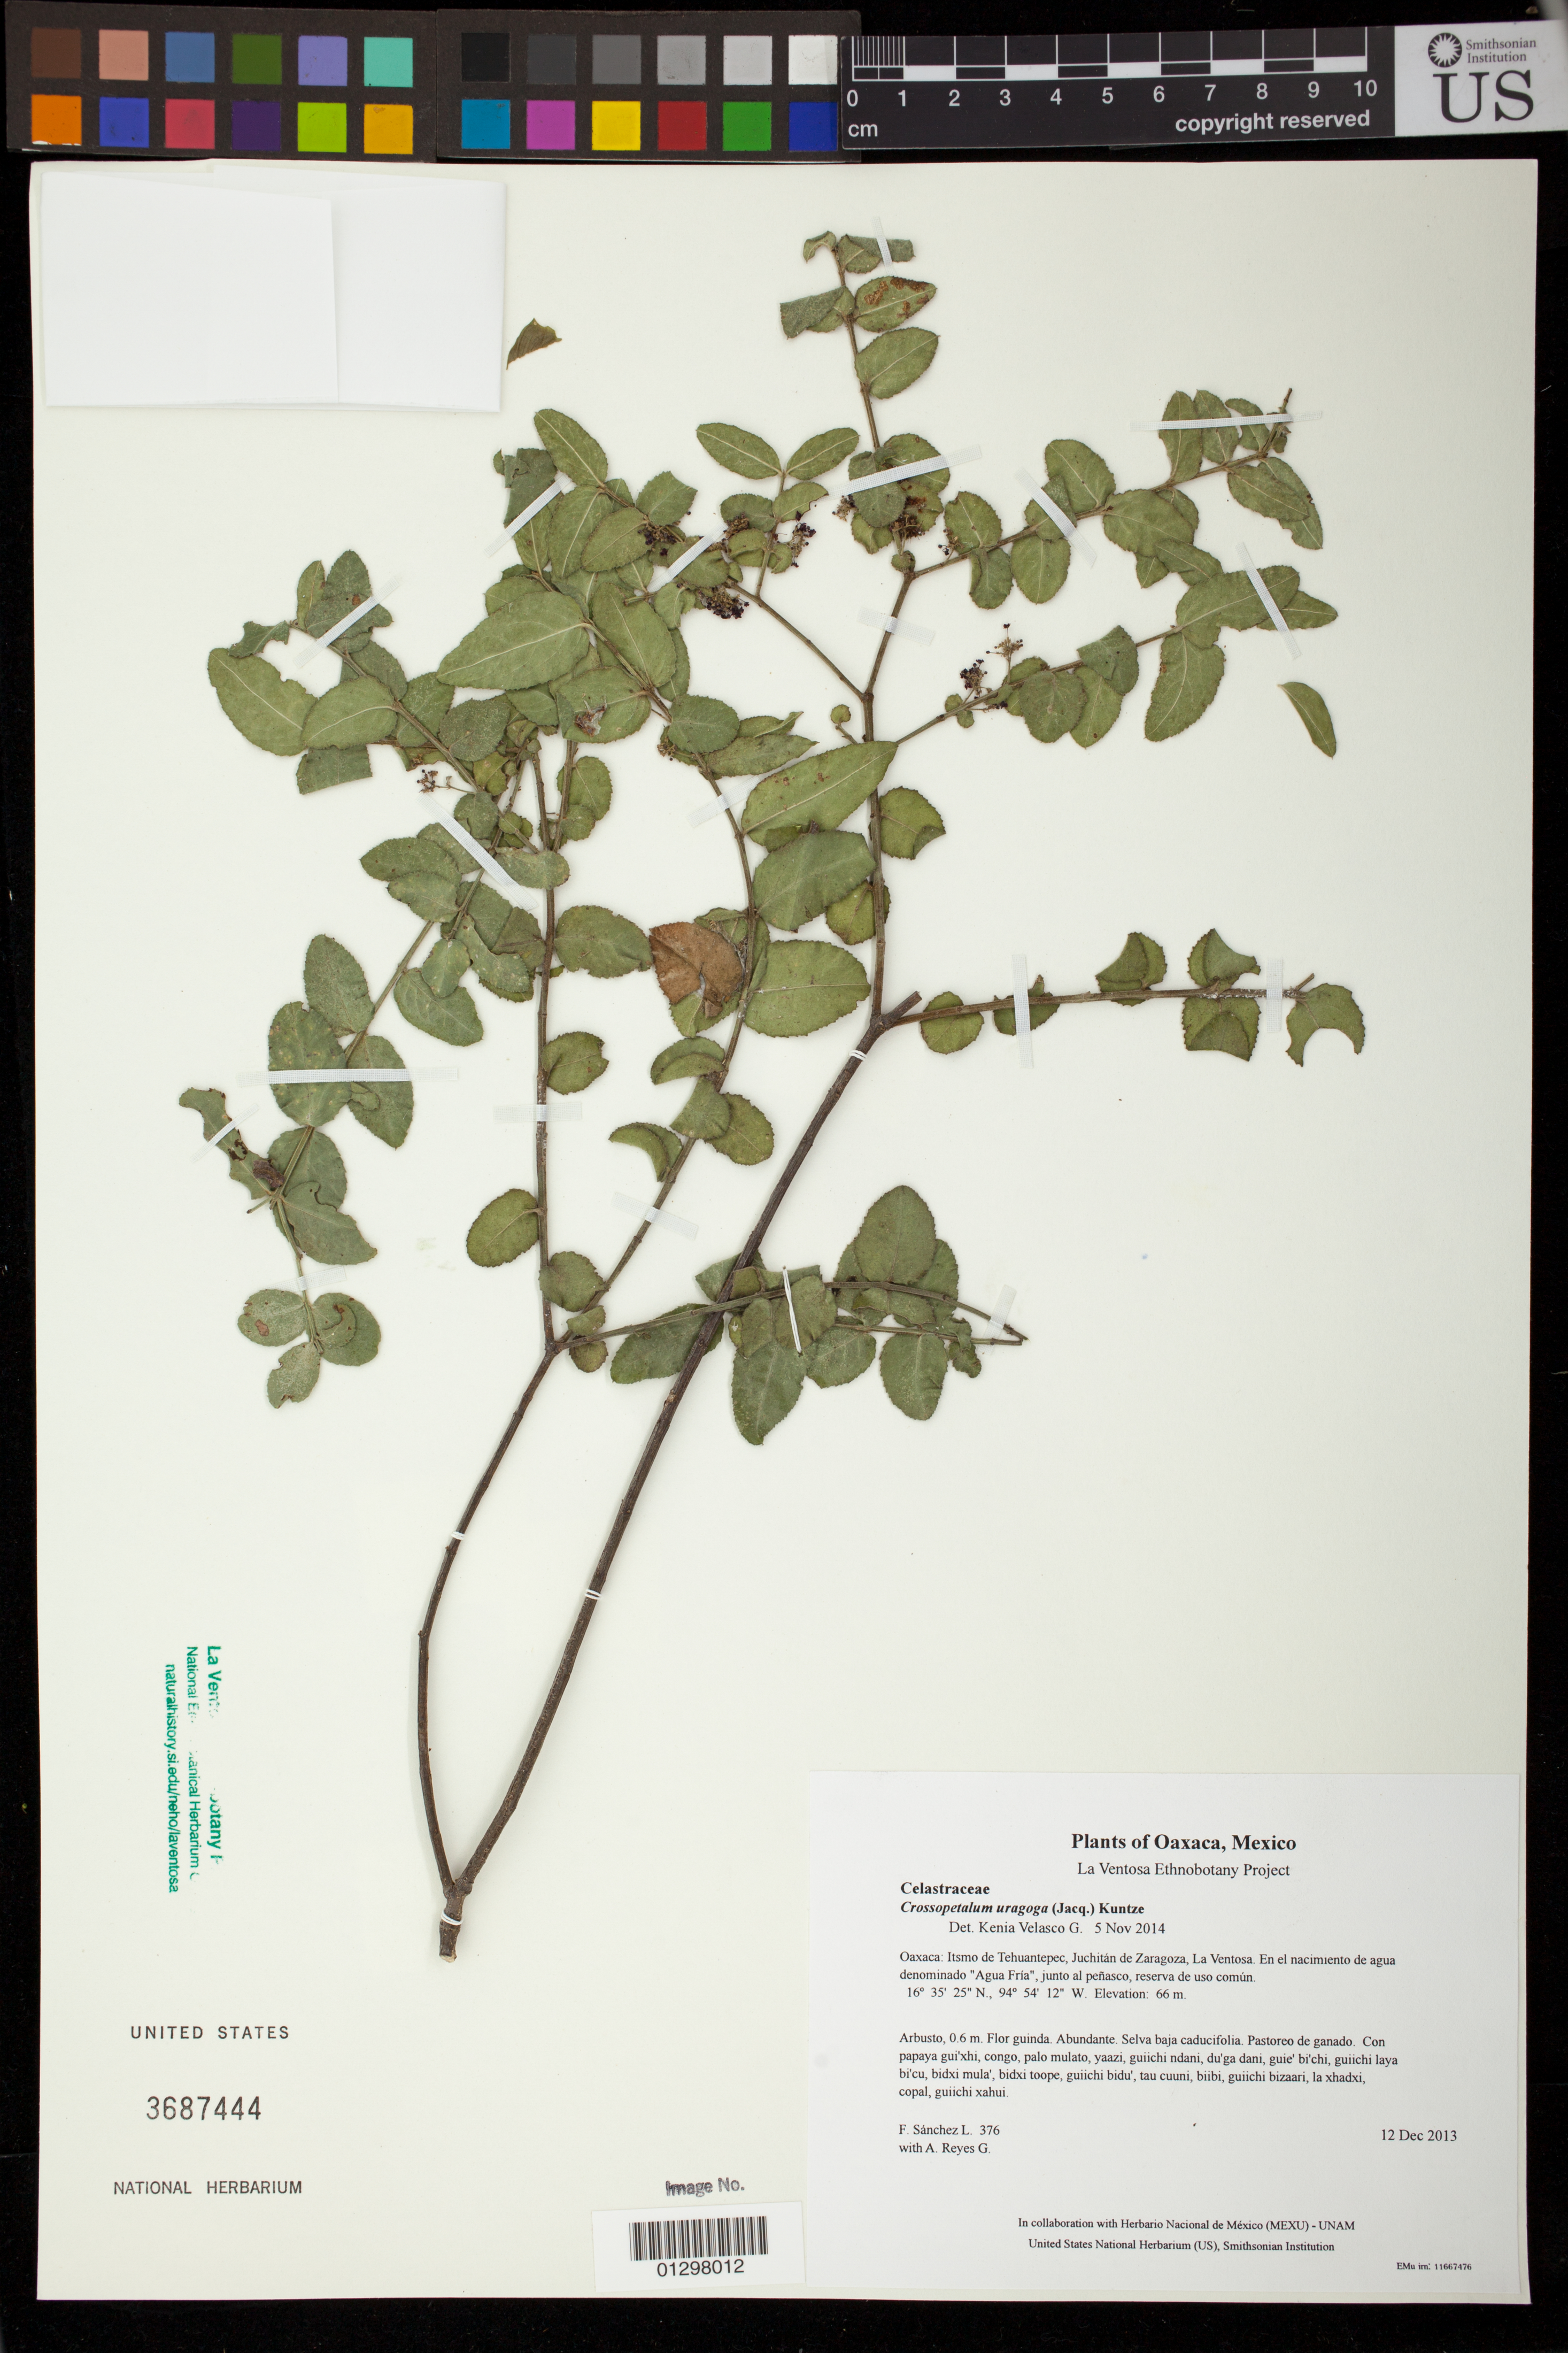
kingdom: Plantae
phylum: Tracheophyta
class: Magnoliopsida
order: Celastrales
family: Celastraceae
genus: Crossopetalum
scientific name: Crossopetalum uragoga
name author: (Jacq.) Kuntze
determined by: Velasco G., Kenia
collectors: F. Sánchez L. & A. Reyes G.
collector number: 376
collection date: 2013-12-12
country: Mexico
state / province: Oaxaca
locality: Itsmo de Tehuantepec, Juchitán de Zaragoza, La Ventosa. En el nacimiento de agua denominado "Agua Fría", junto al peñasco, reserva de uso común.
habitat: Selva baja caducifolia. Pastoreo de ganado.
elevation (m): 66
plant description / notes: JEBOT, MEXU, SERO, US; Yaga bandaga. 0.6 m. Guie' guinda. Stale.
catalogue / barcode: US 3687444